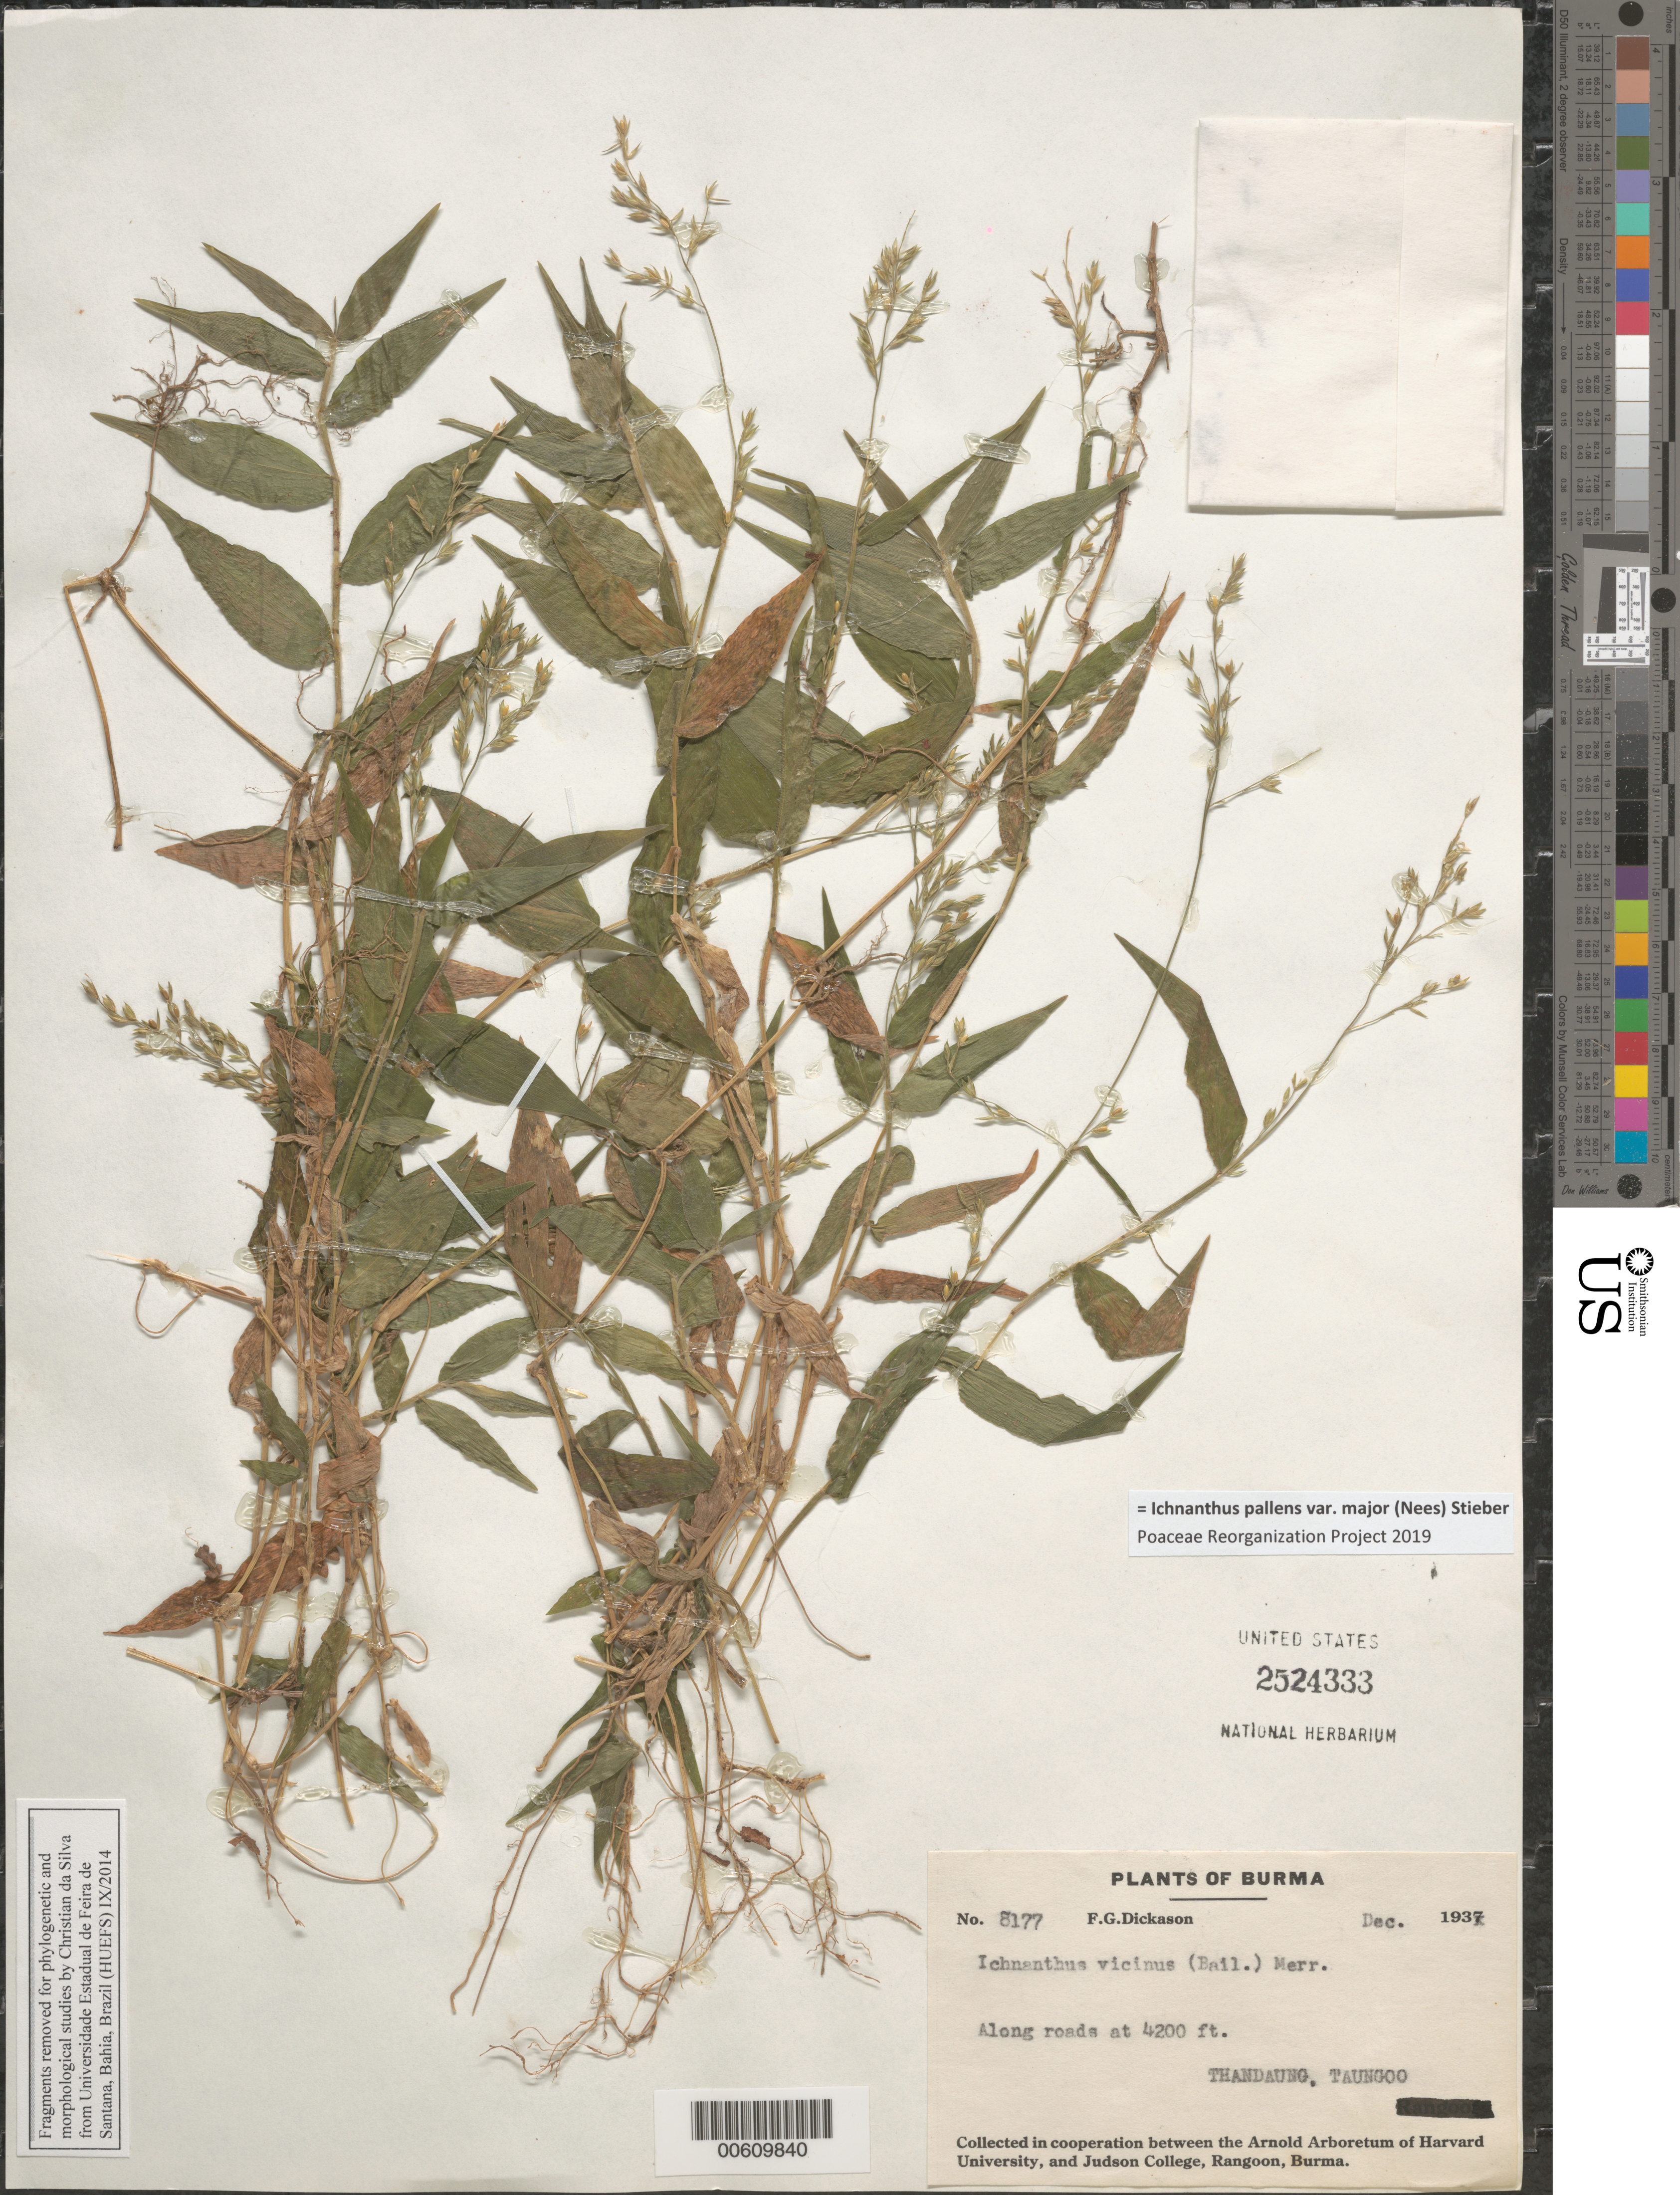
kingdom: Plantae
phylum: Tracheophyta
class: Liliopsida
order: Poales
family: Poaceae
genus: Ichnanthus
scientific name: Ichnanthus vicinus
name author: (F.M. Bailey) Merr.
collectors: F. Dickason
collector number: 8177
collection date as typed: Dec 1938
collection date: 1938-12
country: Myanmar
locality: Thandaung,Taungoo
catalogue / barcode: US 2524333